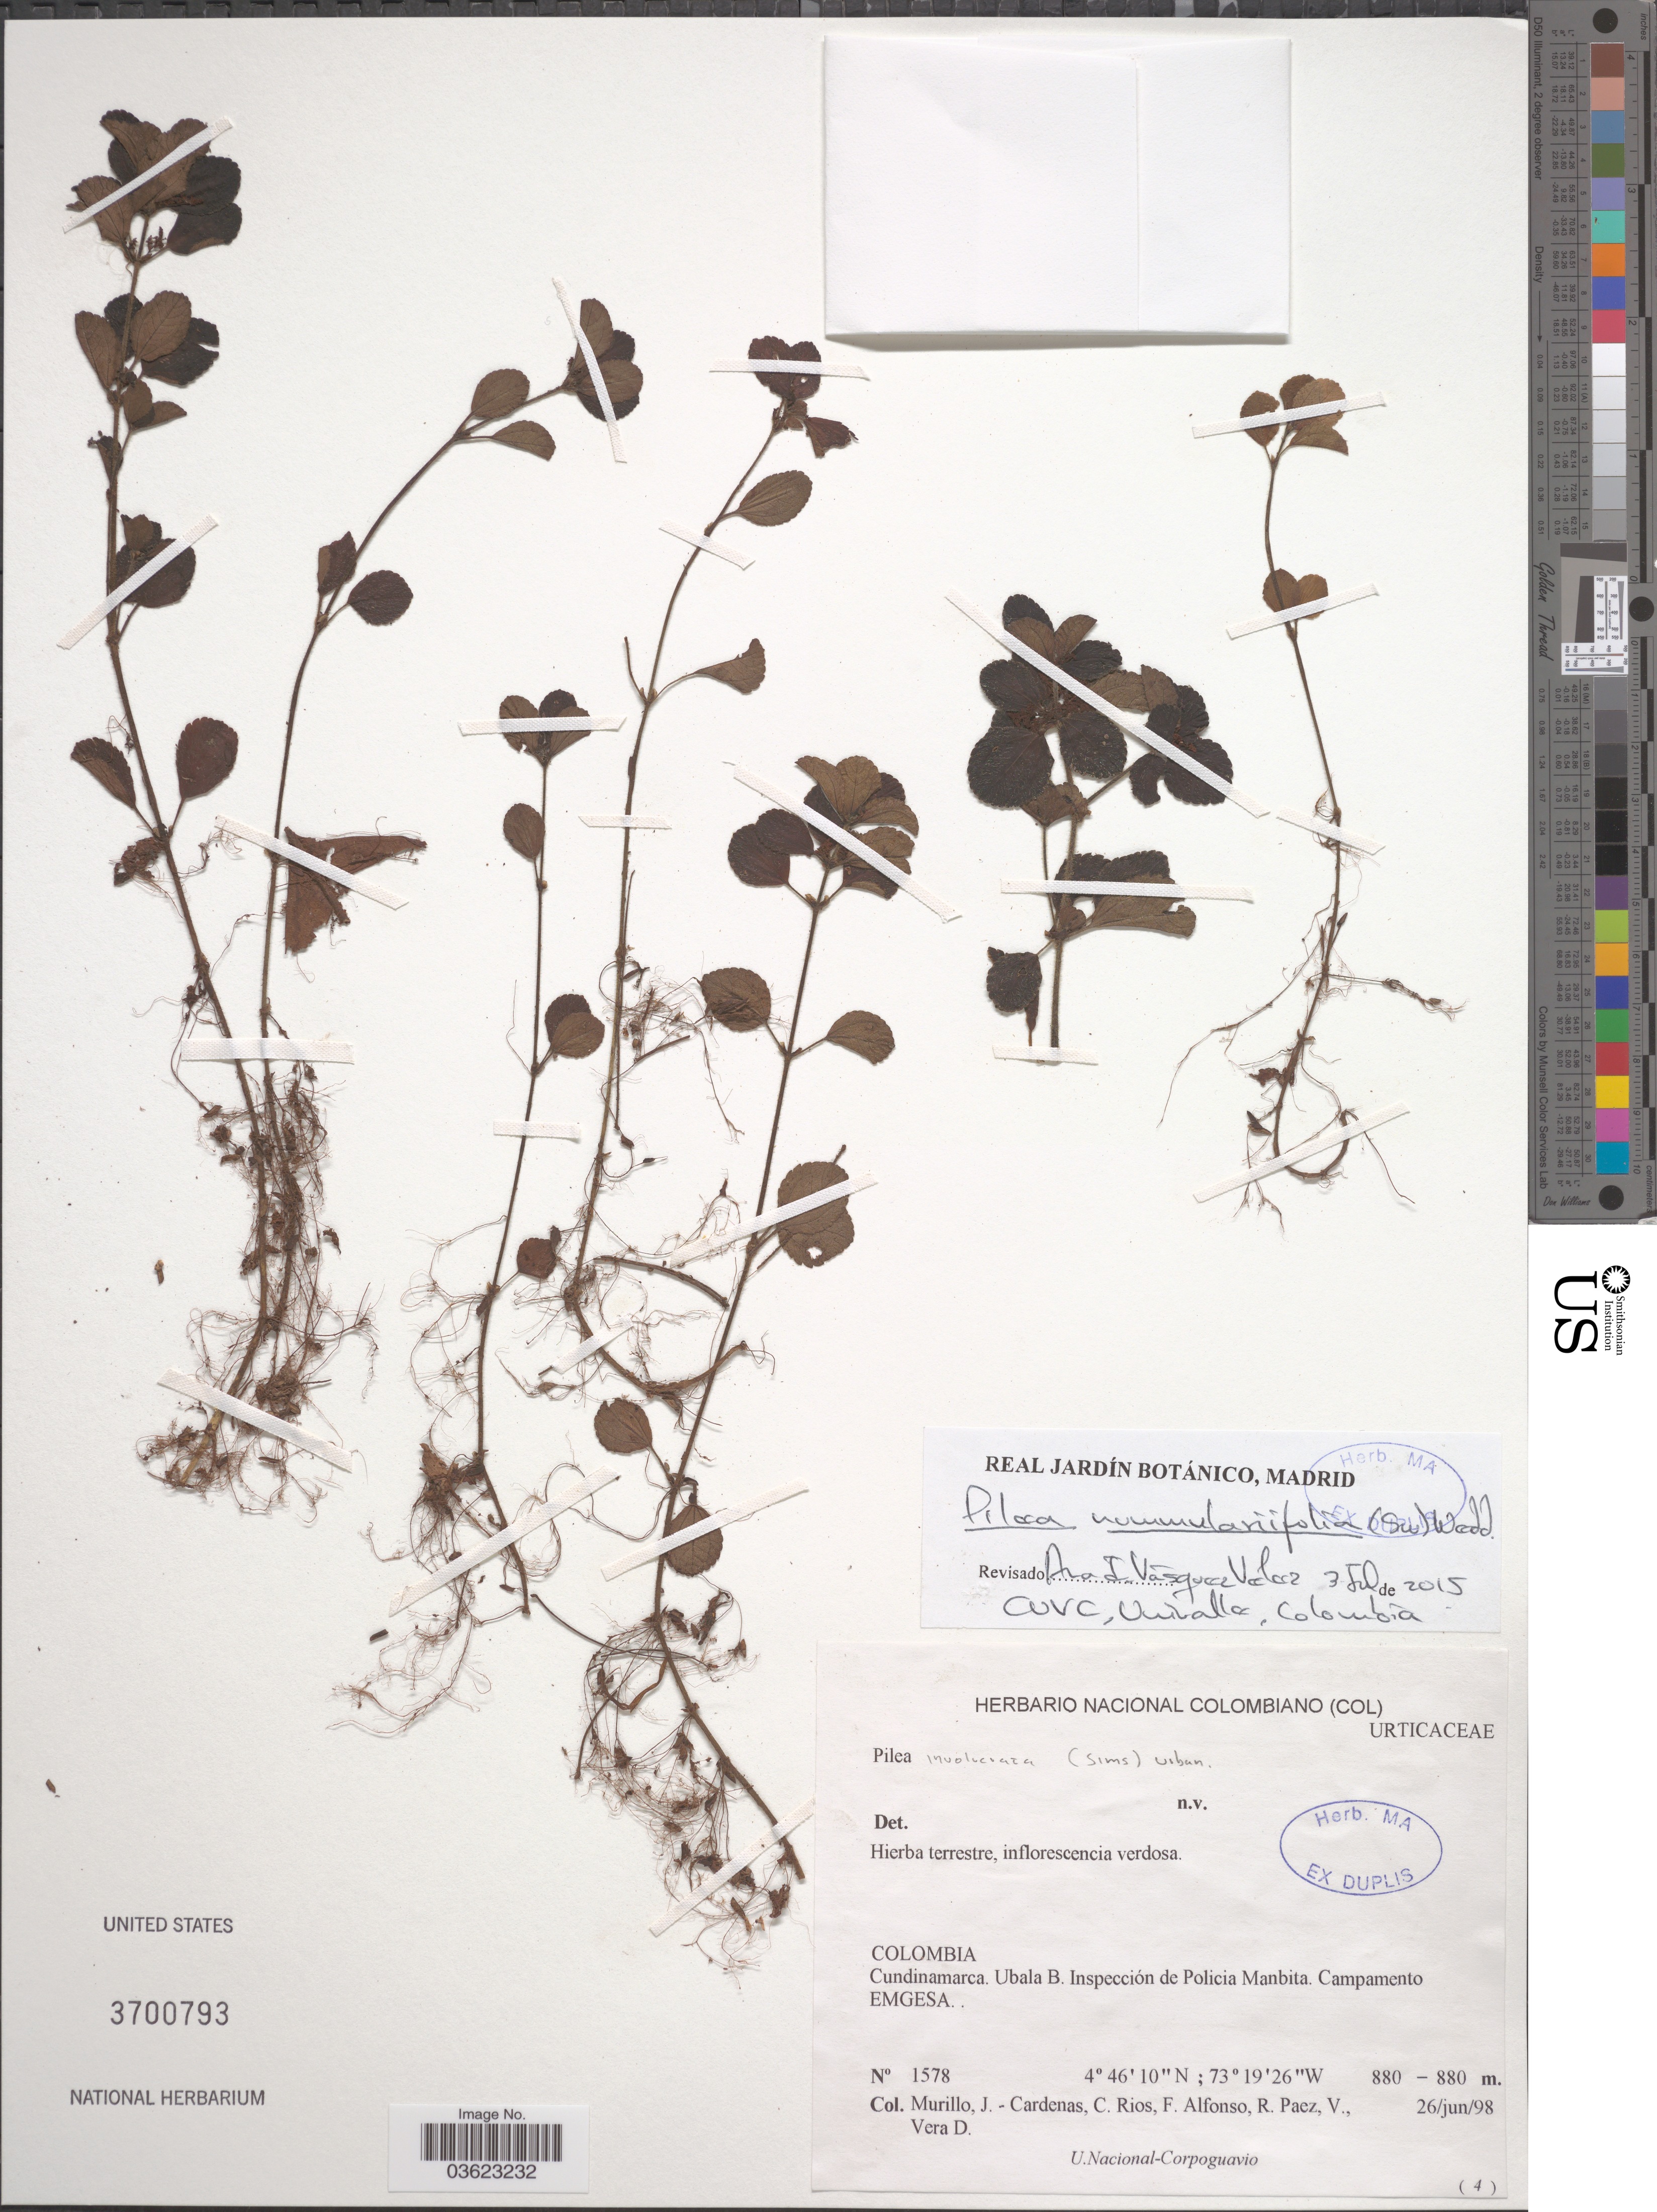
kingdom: Plantae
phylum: Tracheophyta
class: Magnoliopsida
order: Rosales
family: Urticaceae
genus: Pilea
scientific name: Pilea nummularifolia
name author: (Sw.) Wedd.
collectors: J. C. Murillo-A., C. Cardenas, F. Rios, R. Alfonso & et al.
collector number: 1578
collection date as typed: Transcribed d/m/y: 26/6/98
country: Colombia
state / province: Cundinamarca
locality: Ubala B. Inspección de Policia Manbita. Campamento Emgesa.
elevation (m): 880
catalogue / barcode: US 3700793